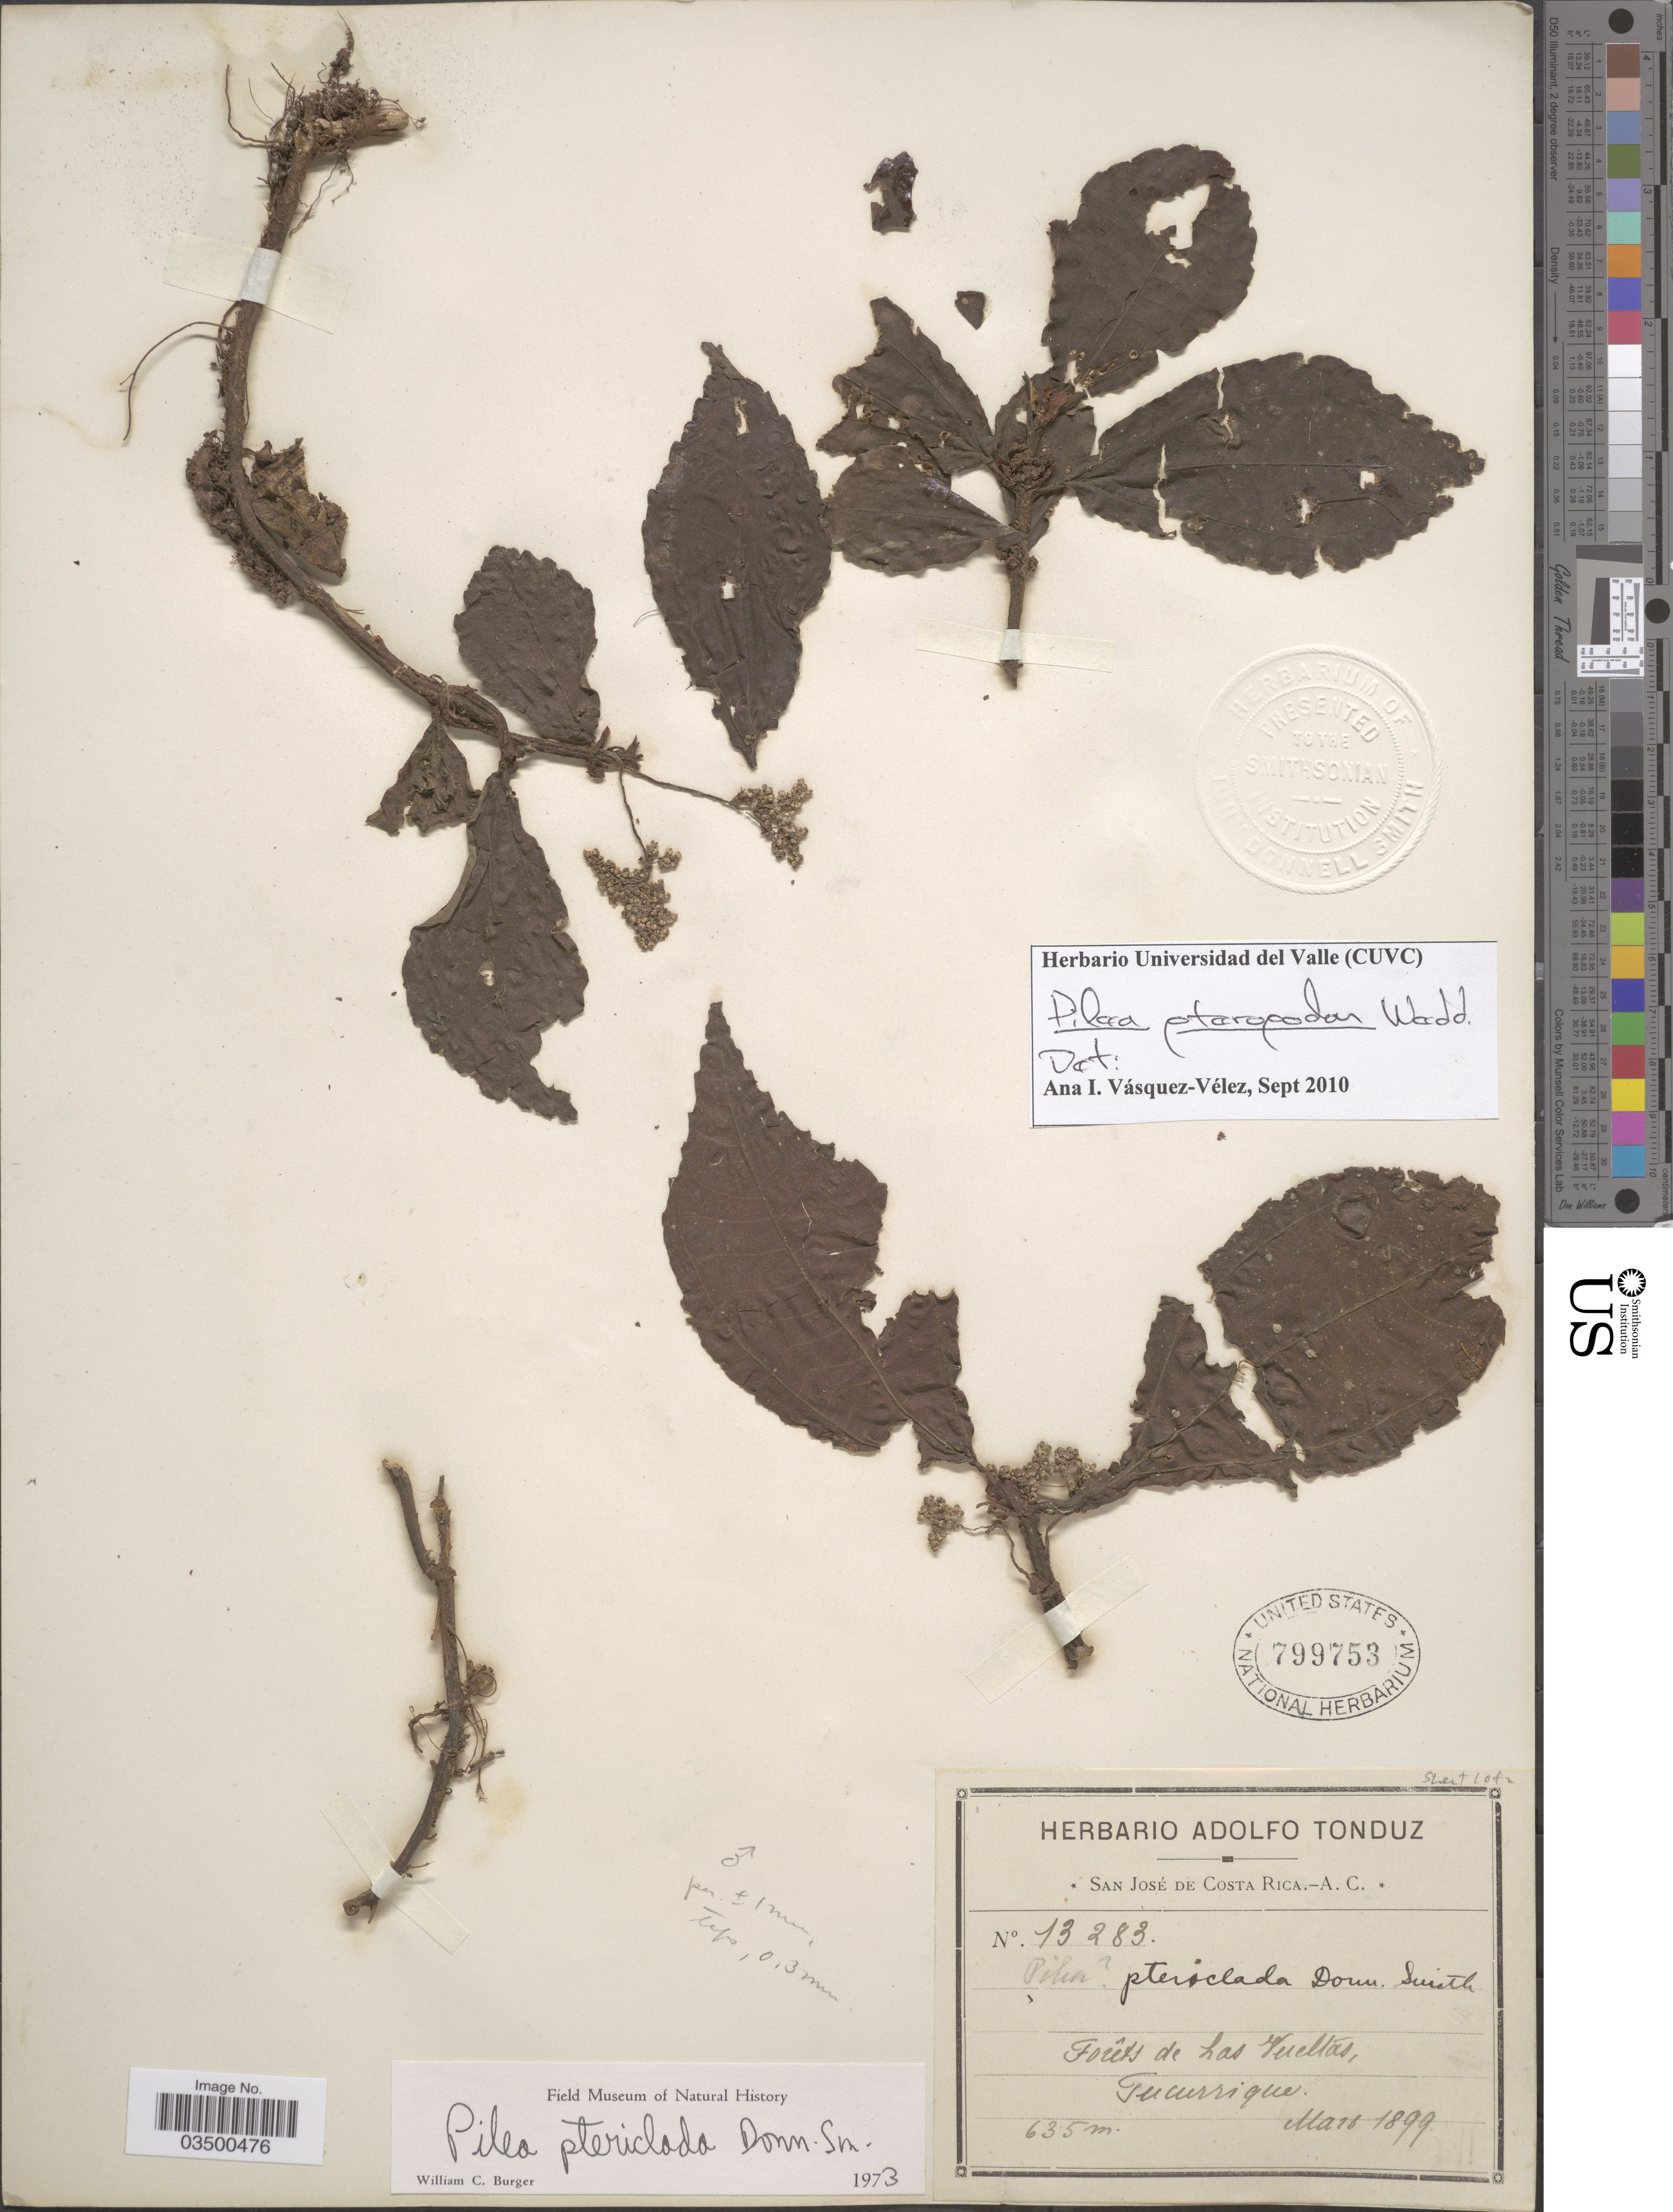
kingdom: Plantae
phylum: Tracheophyta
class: Magnoliopsida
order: Rosales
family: Urticaceae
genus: Pilea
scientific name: Pilea pteropodon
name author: Wedd.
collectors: ex Herb. Adolfo Tonduz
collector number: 13283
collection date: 1899-03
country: Costa Rica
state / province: San José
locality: Forêts de Las Vueltas, Tucurrique.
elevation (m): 635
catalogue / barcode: US 799753